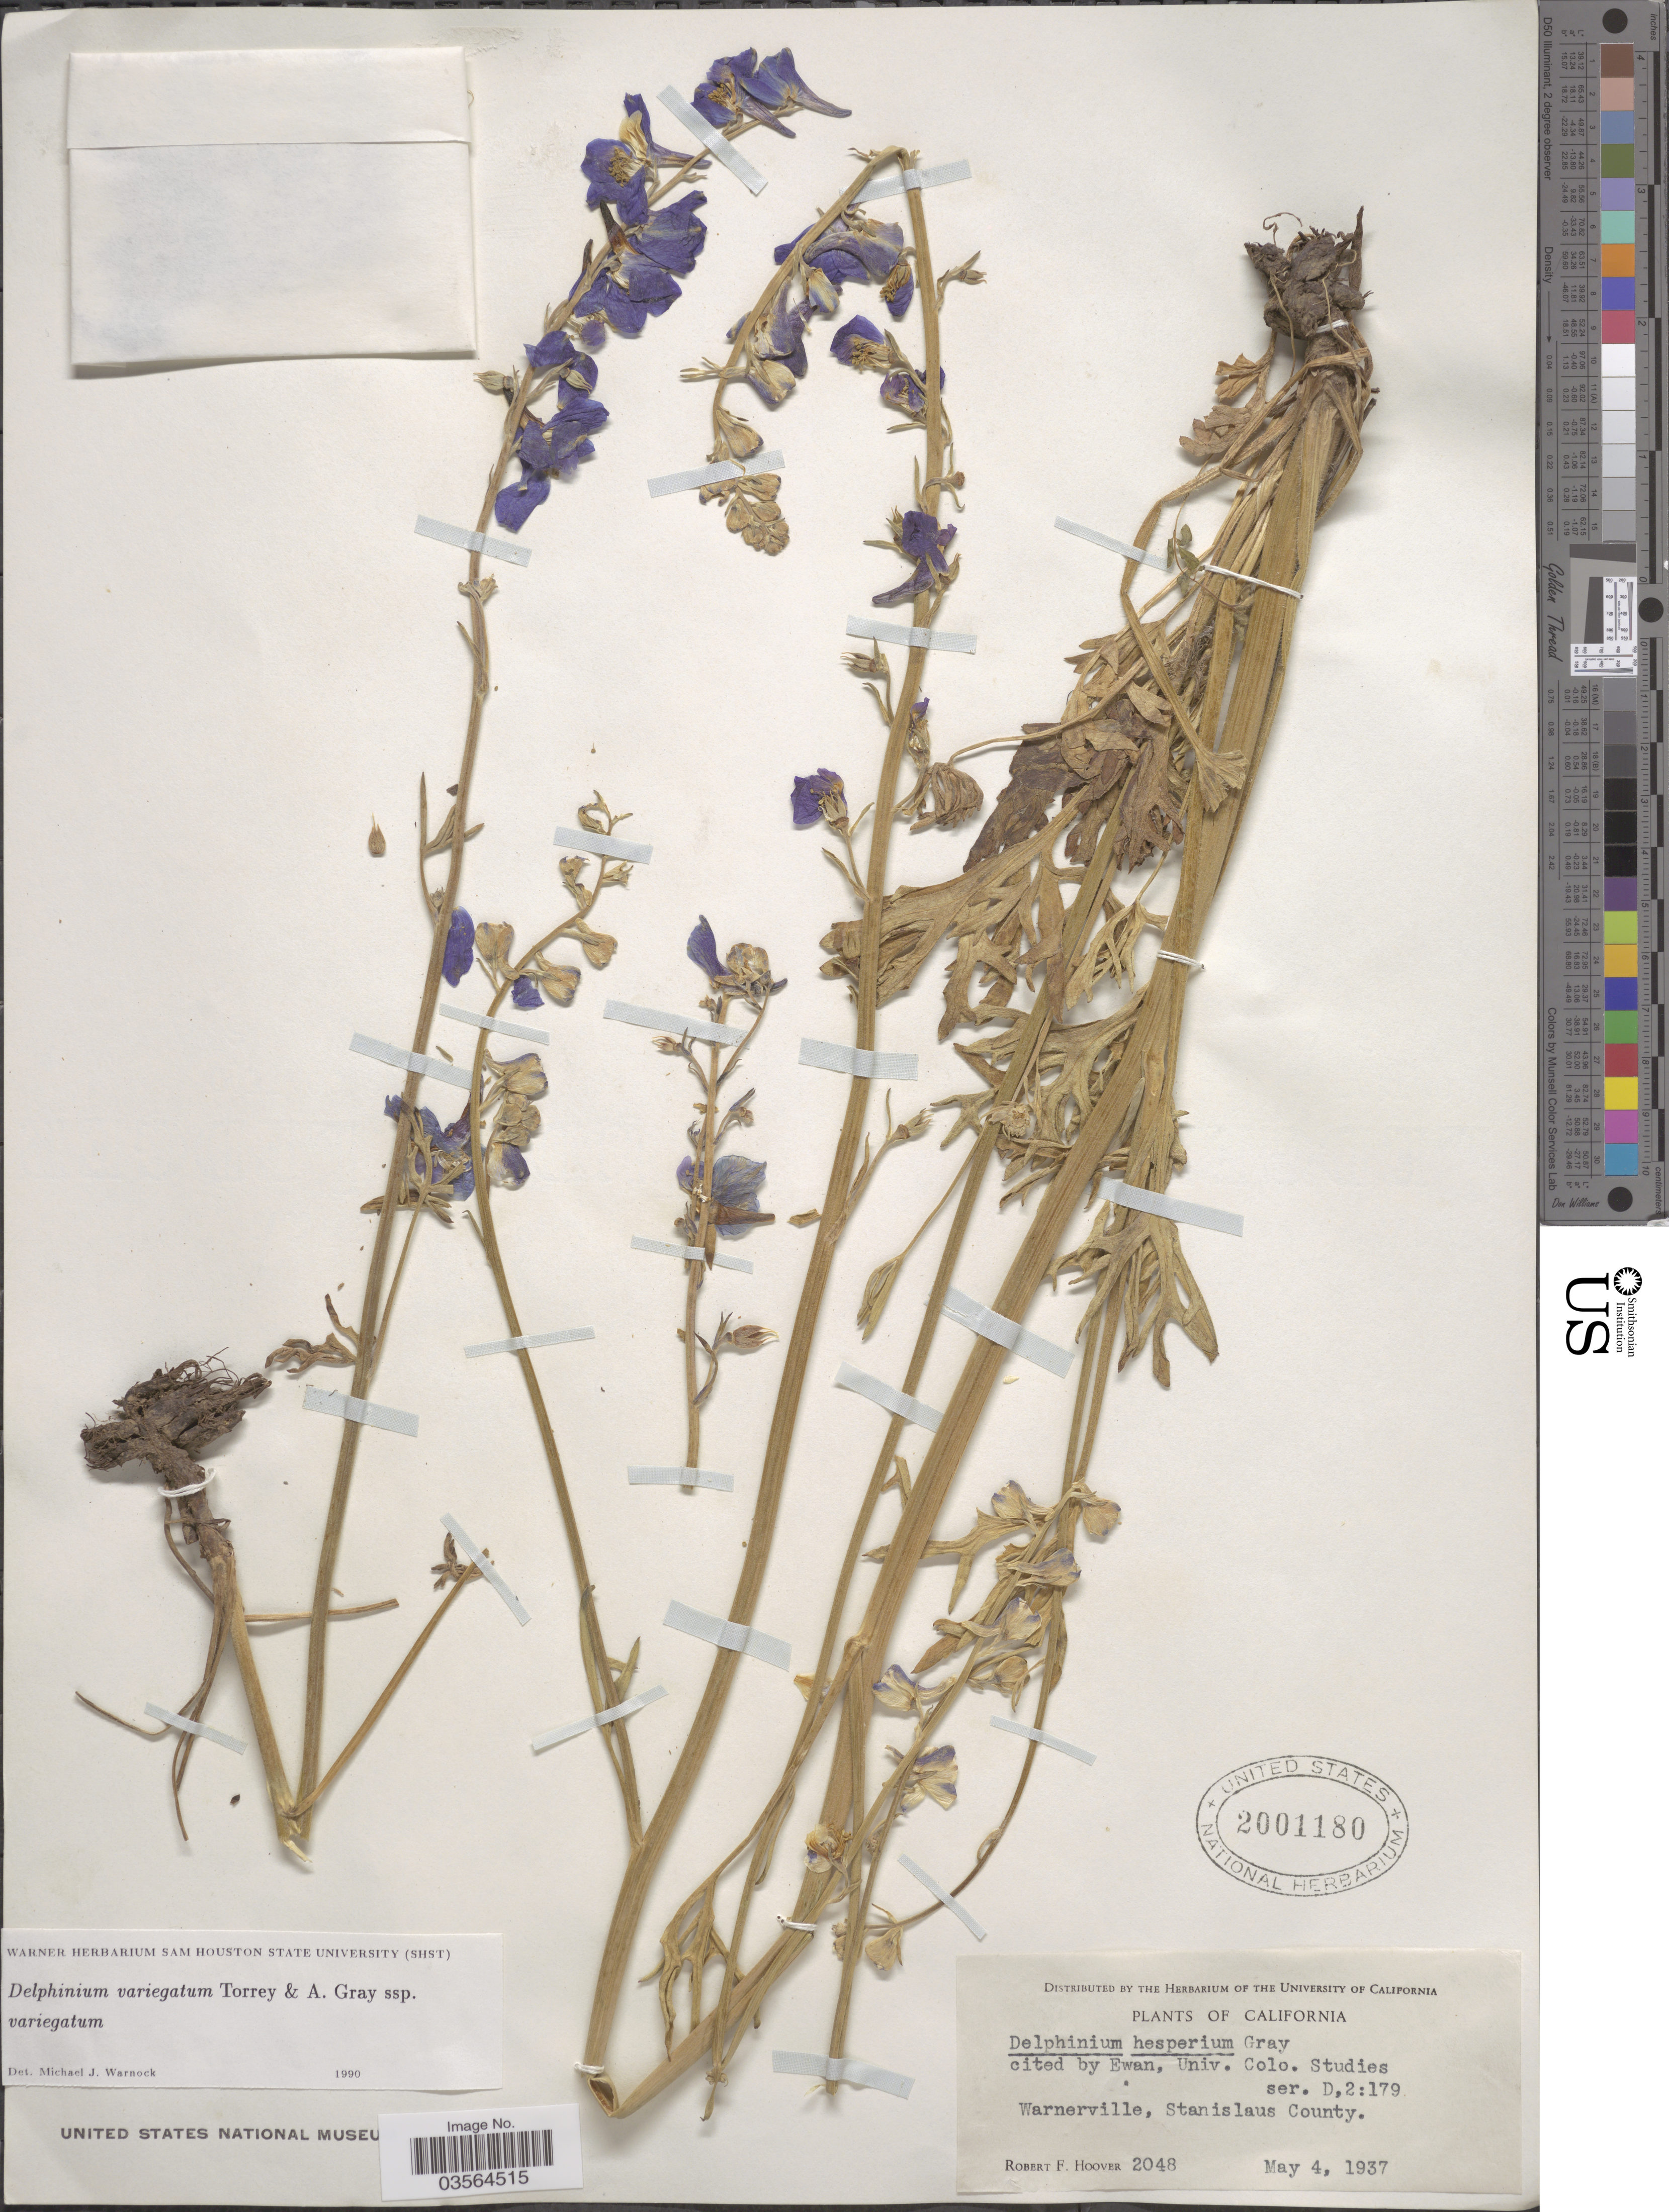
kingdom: Plantae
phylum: Tracheophyta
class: Magnoliopsida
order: Ranunculales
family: Ranunculaceae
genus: Delphinium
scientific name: Delphinium variegatum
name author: Torr. & A. Gray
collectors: R. F. Hoover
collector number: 2048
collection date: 1937-05-04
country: United States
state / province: California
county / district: Stanislaus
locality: Warnerville, Stanislaus County.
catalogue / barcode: US 2001180